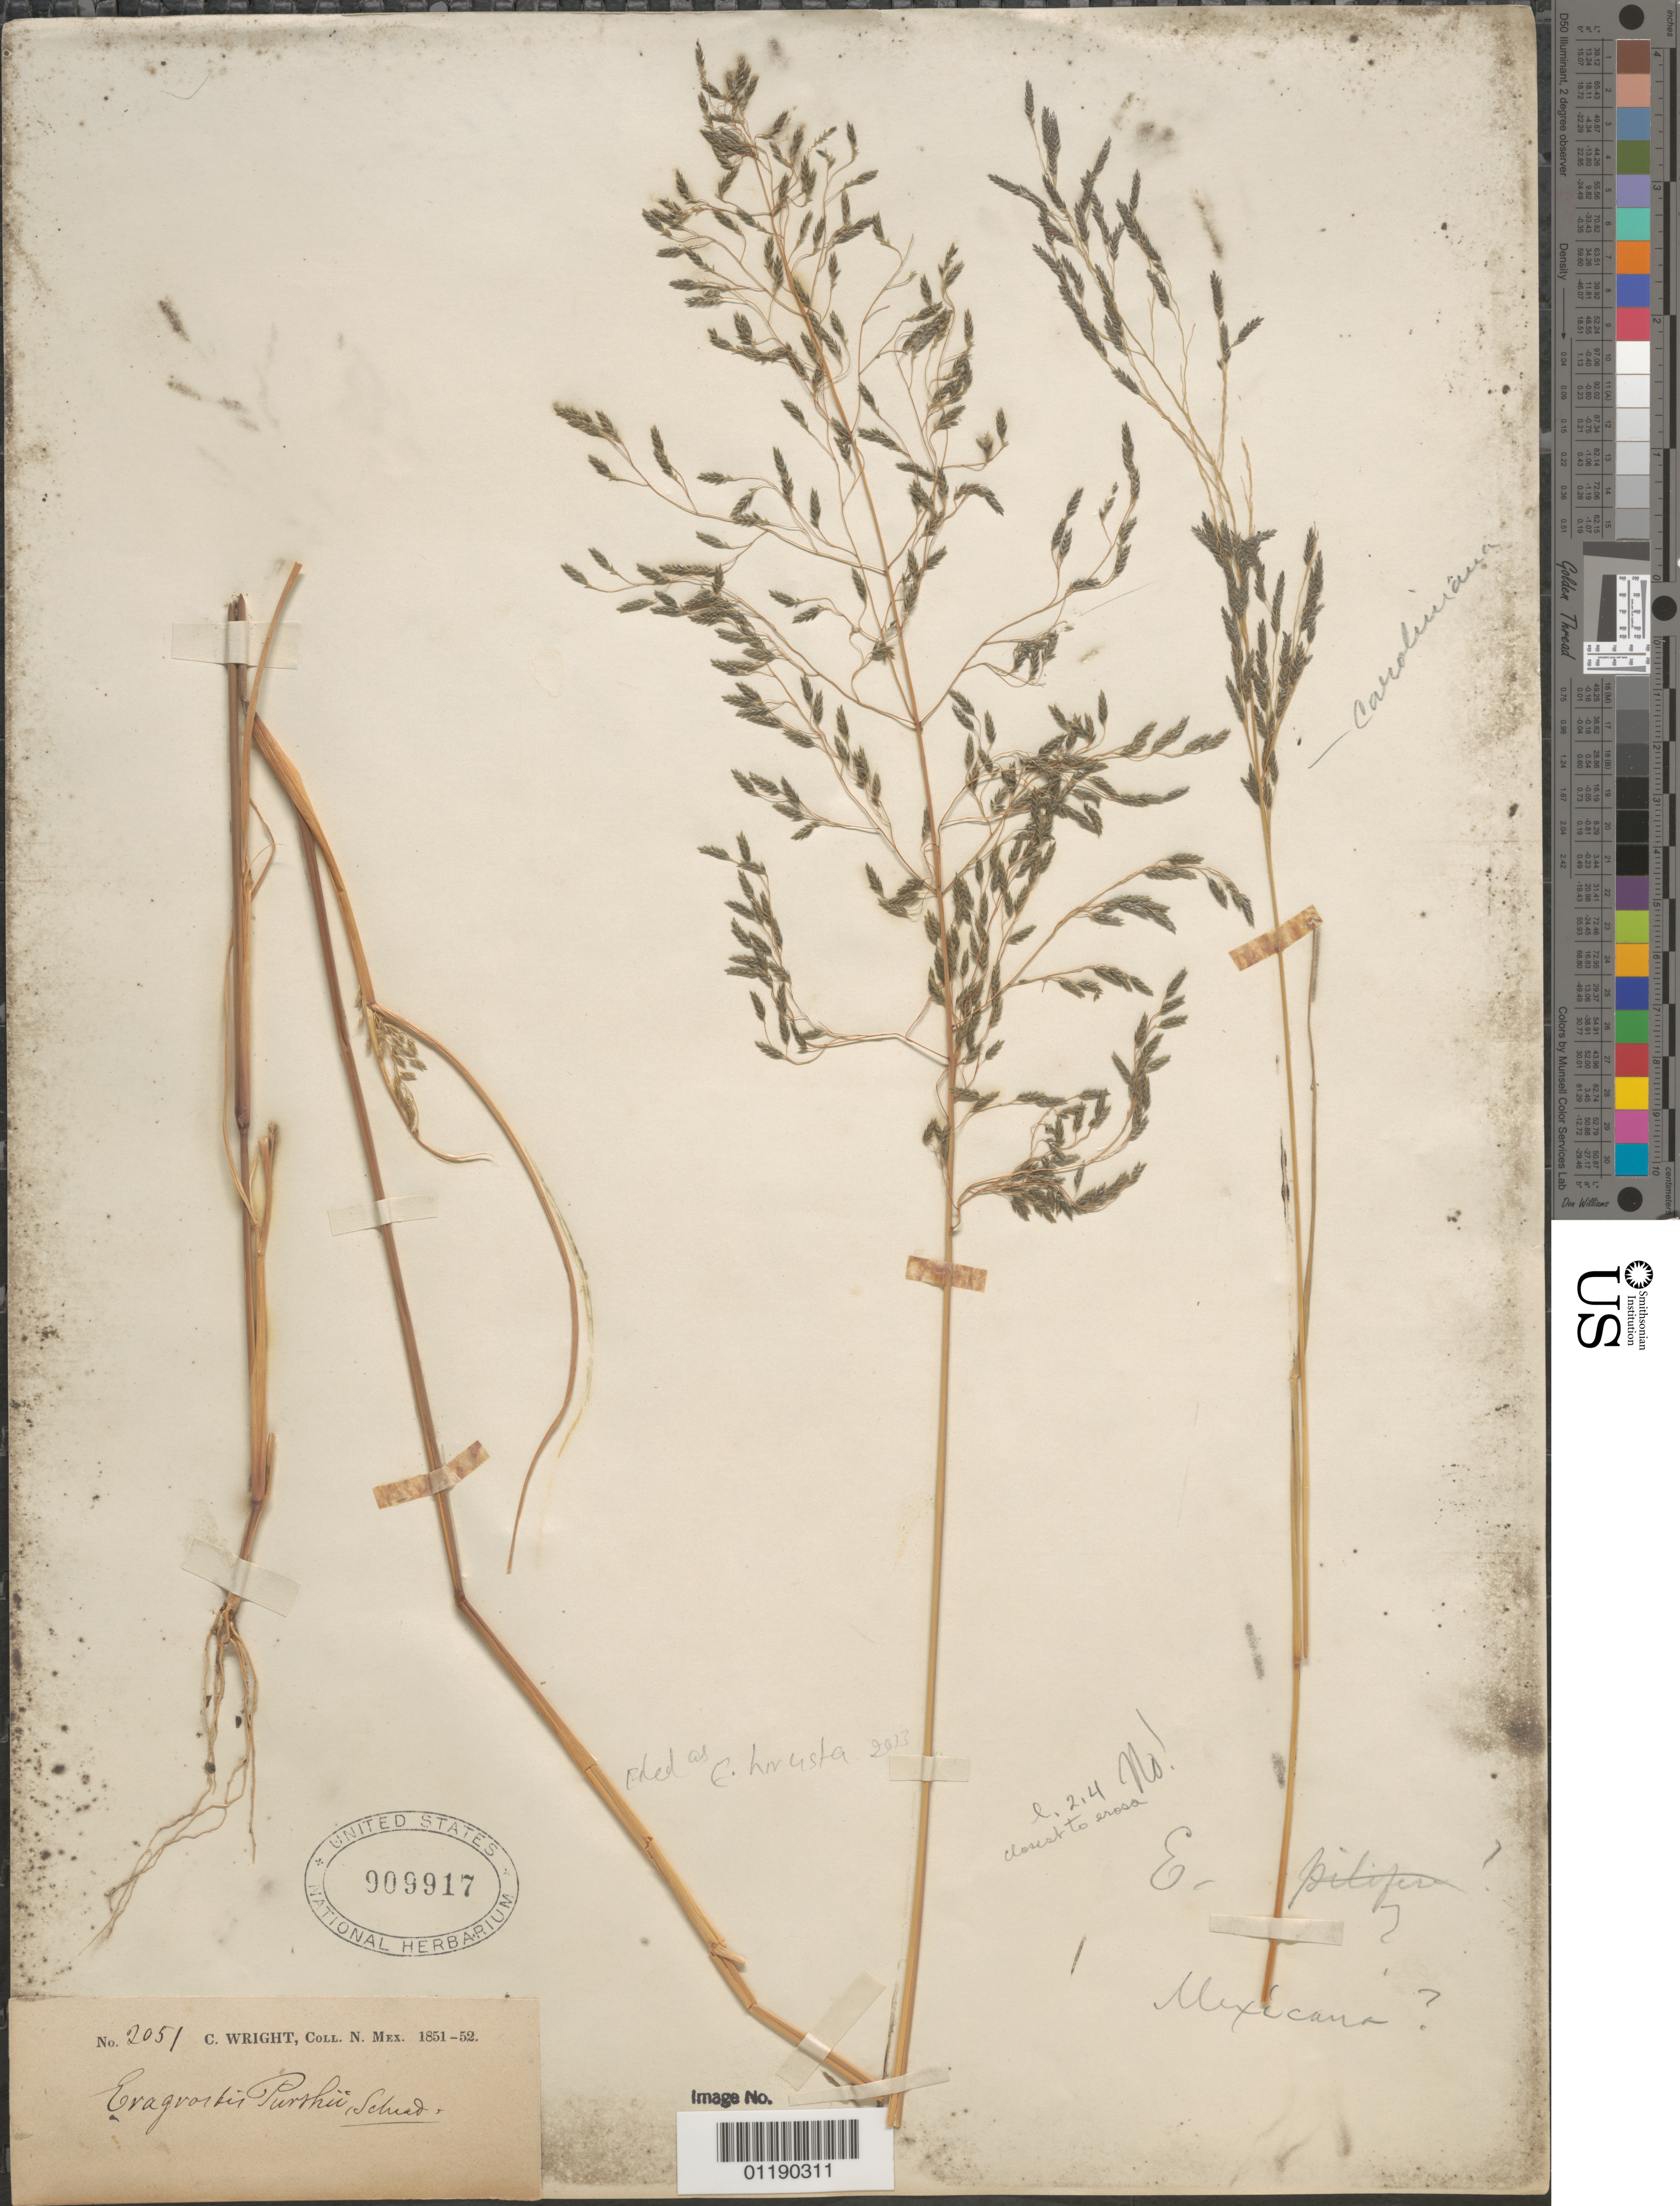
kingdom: Plantae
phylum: Tracheophyta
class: Liliopsida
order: Poales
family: Poaceae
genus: Eragrostis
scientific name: Eragrostis hirsuta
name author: (Michx.) Nees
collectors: C. Wright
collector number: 2051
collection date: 1851/1852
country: United States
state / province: New Mexico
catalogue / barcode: US 909917